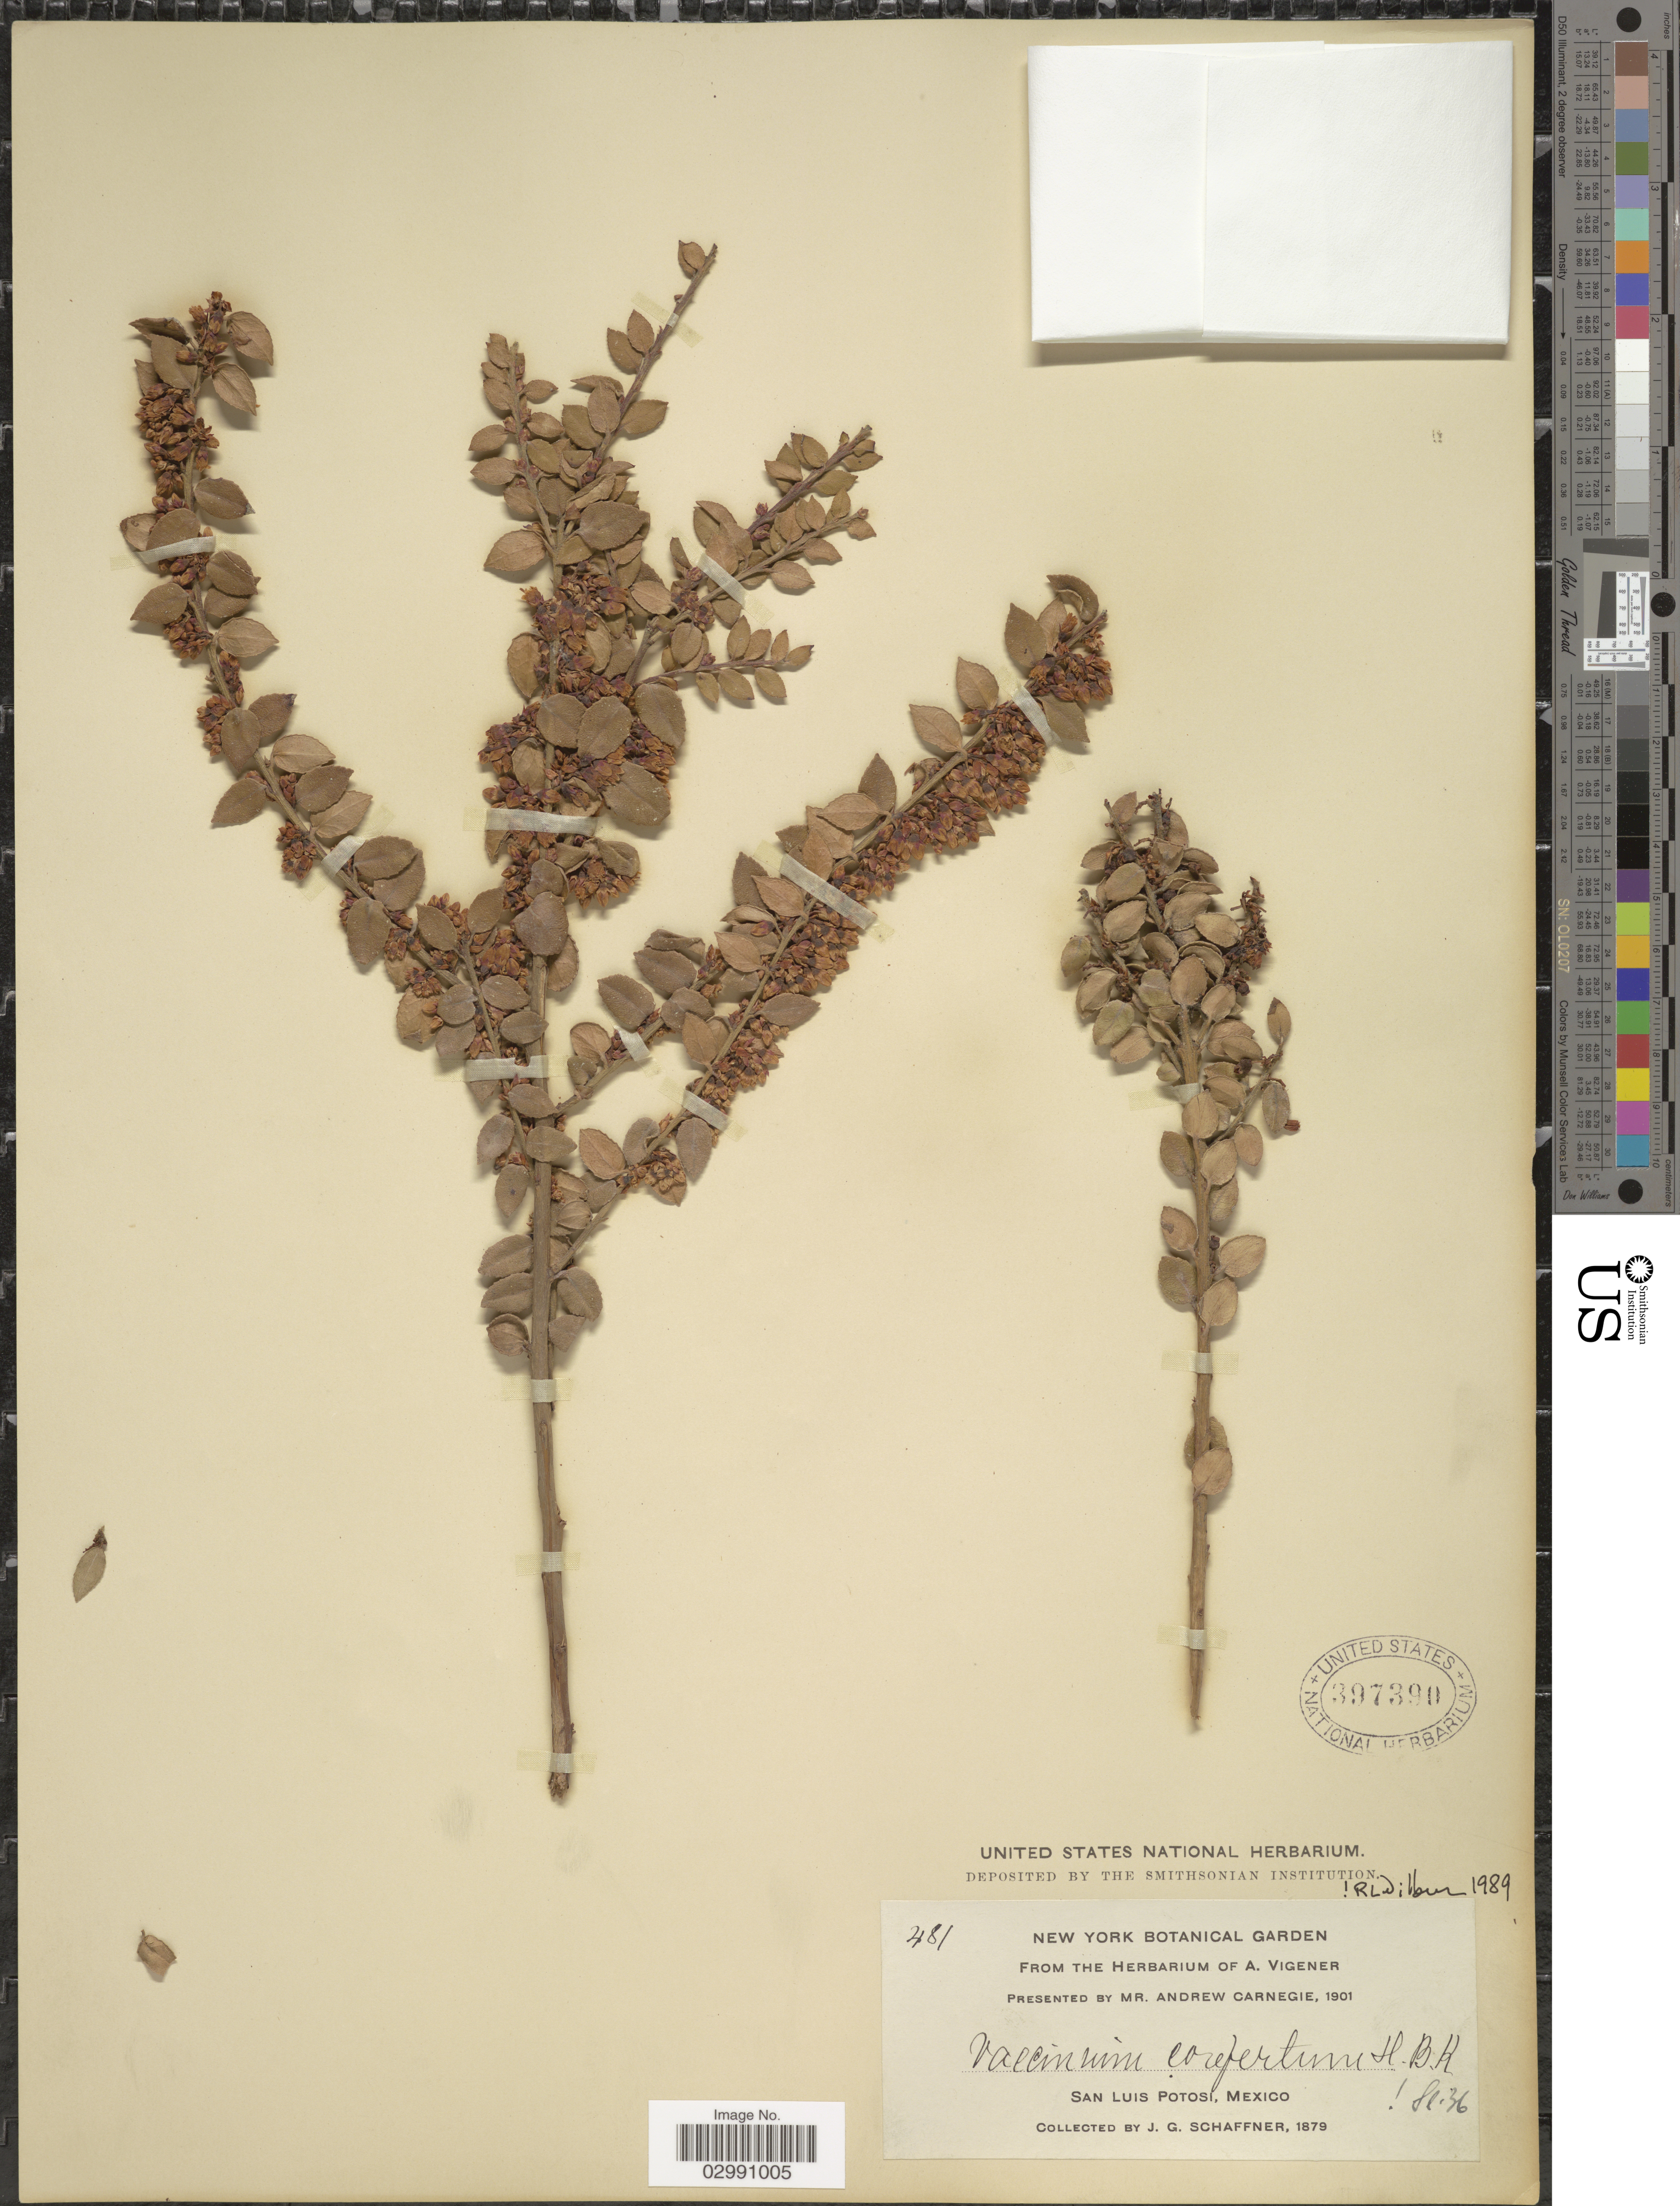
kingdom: Plantae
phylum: Tracheophyta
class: Magnoliopsida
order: Ericales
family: Ericaceae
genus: Vaccinium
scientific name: Vaccinium confertum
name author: Kunth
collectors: J. G. Schaffner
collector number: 481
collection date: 1879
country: Mexico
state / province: San Luis Potosí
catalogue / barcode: US 397390